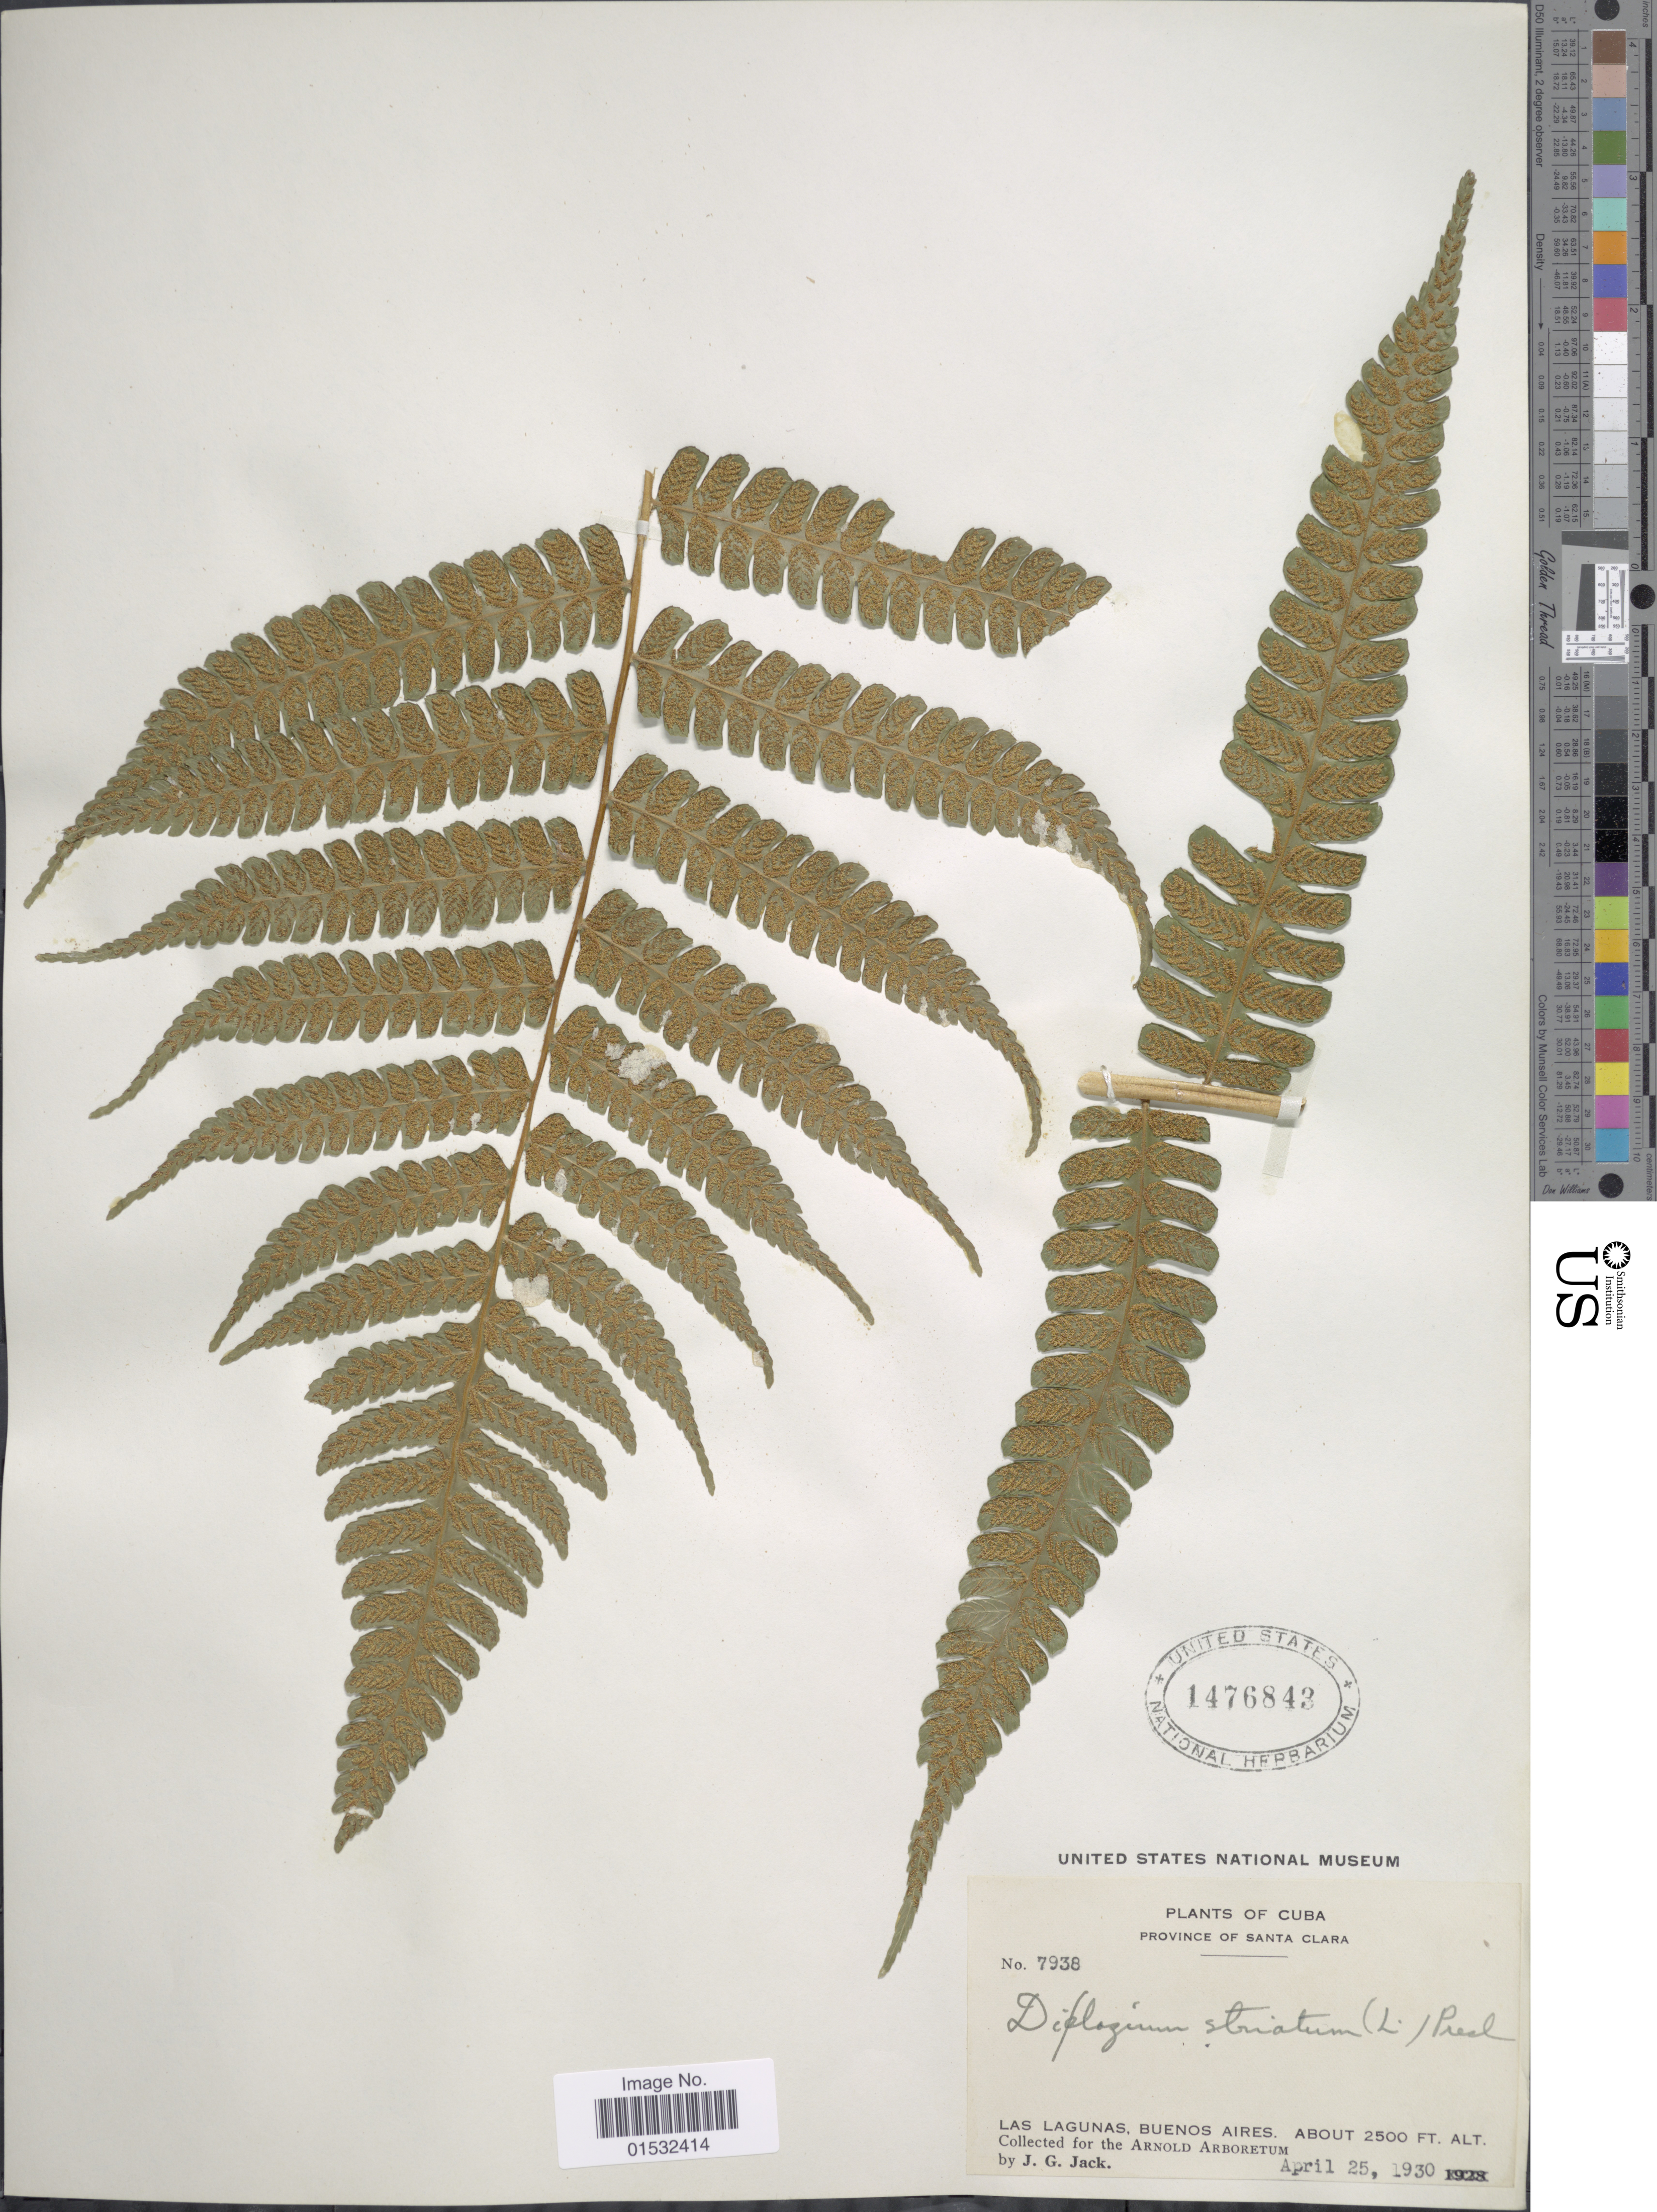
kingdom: Plantae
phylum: Tracheophyta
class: Polypodiopsida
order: Polypodiales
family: Athyriaceae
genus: Diplazium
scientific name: Diplazium striatum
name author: (L.) C. Presl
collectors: J. G. Jack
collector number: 7938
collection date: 1930-04-25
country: Cuba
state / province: Las Villas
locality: Province of Santa Clara. Las Lagunas, Buenos Aires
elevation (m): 762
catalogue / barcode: US 1476843